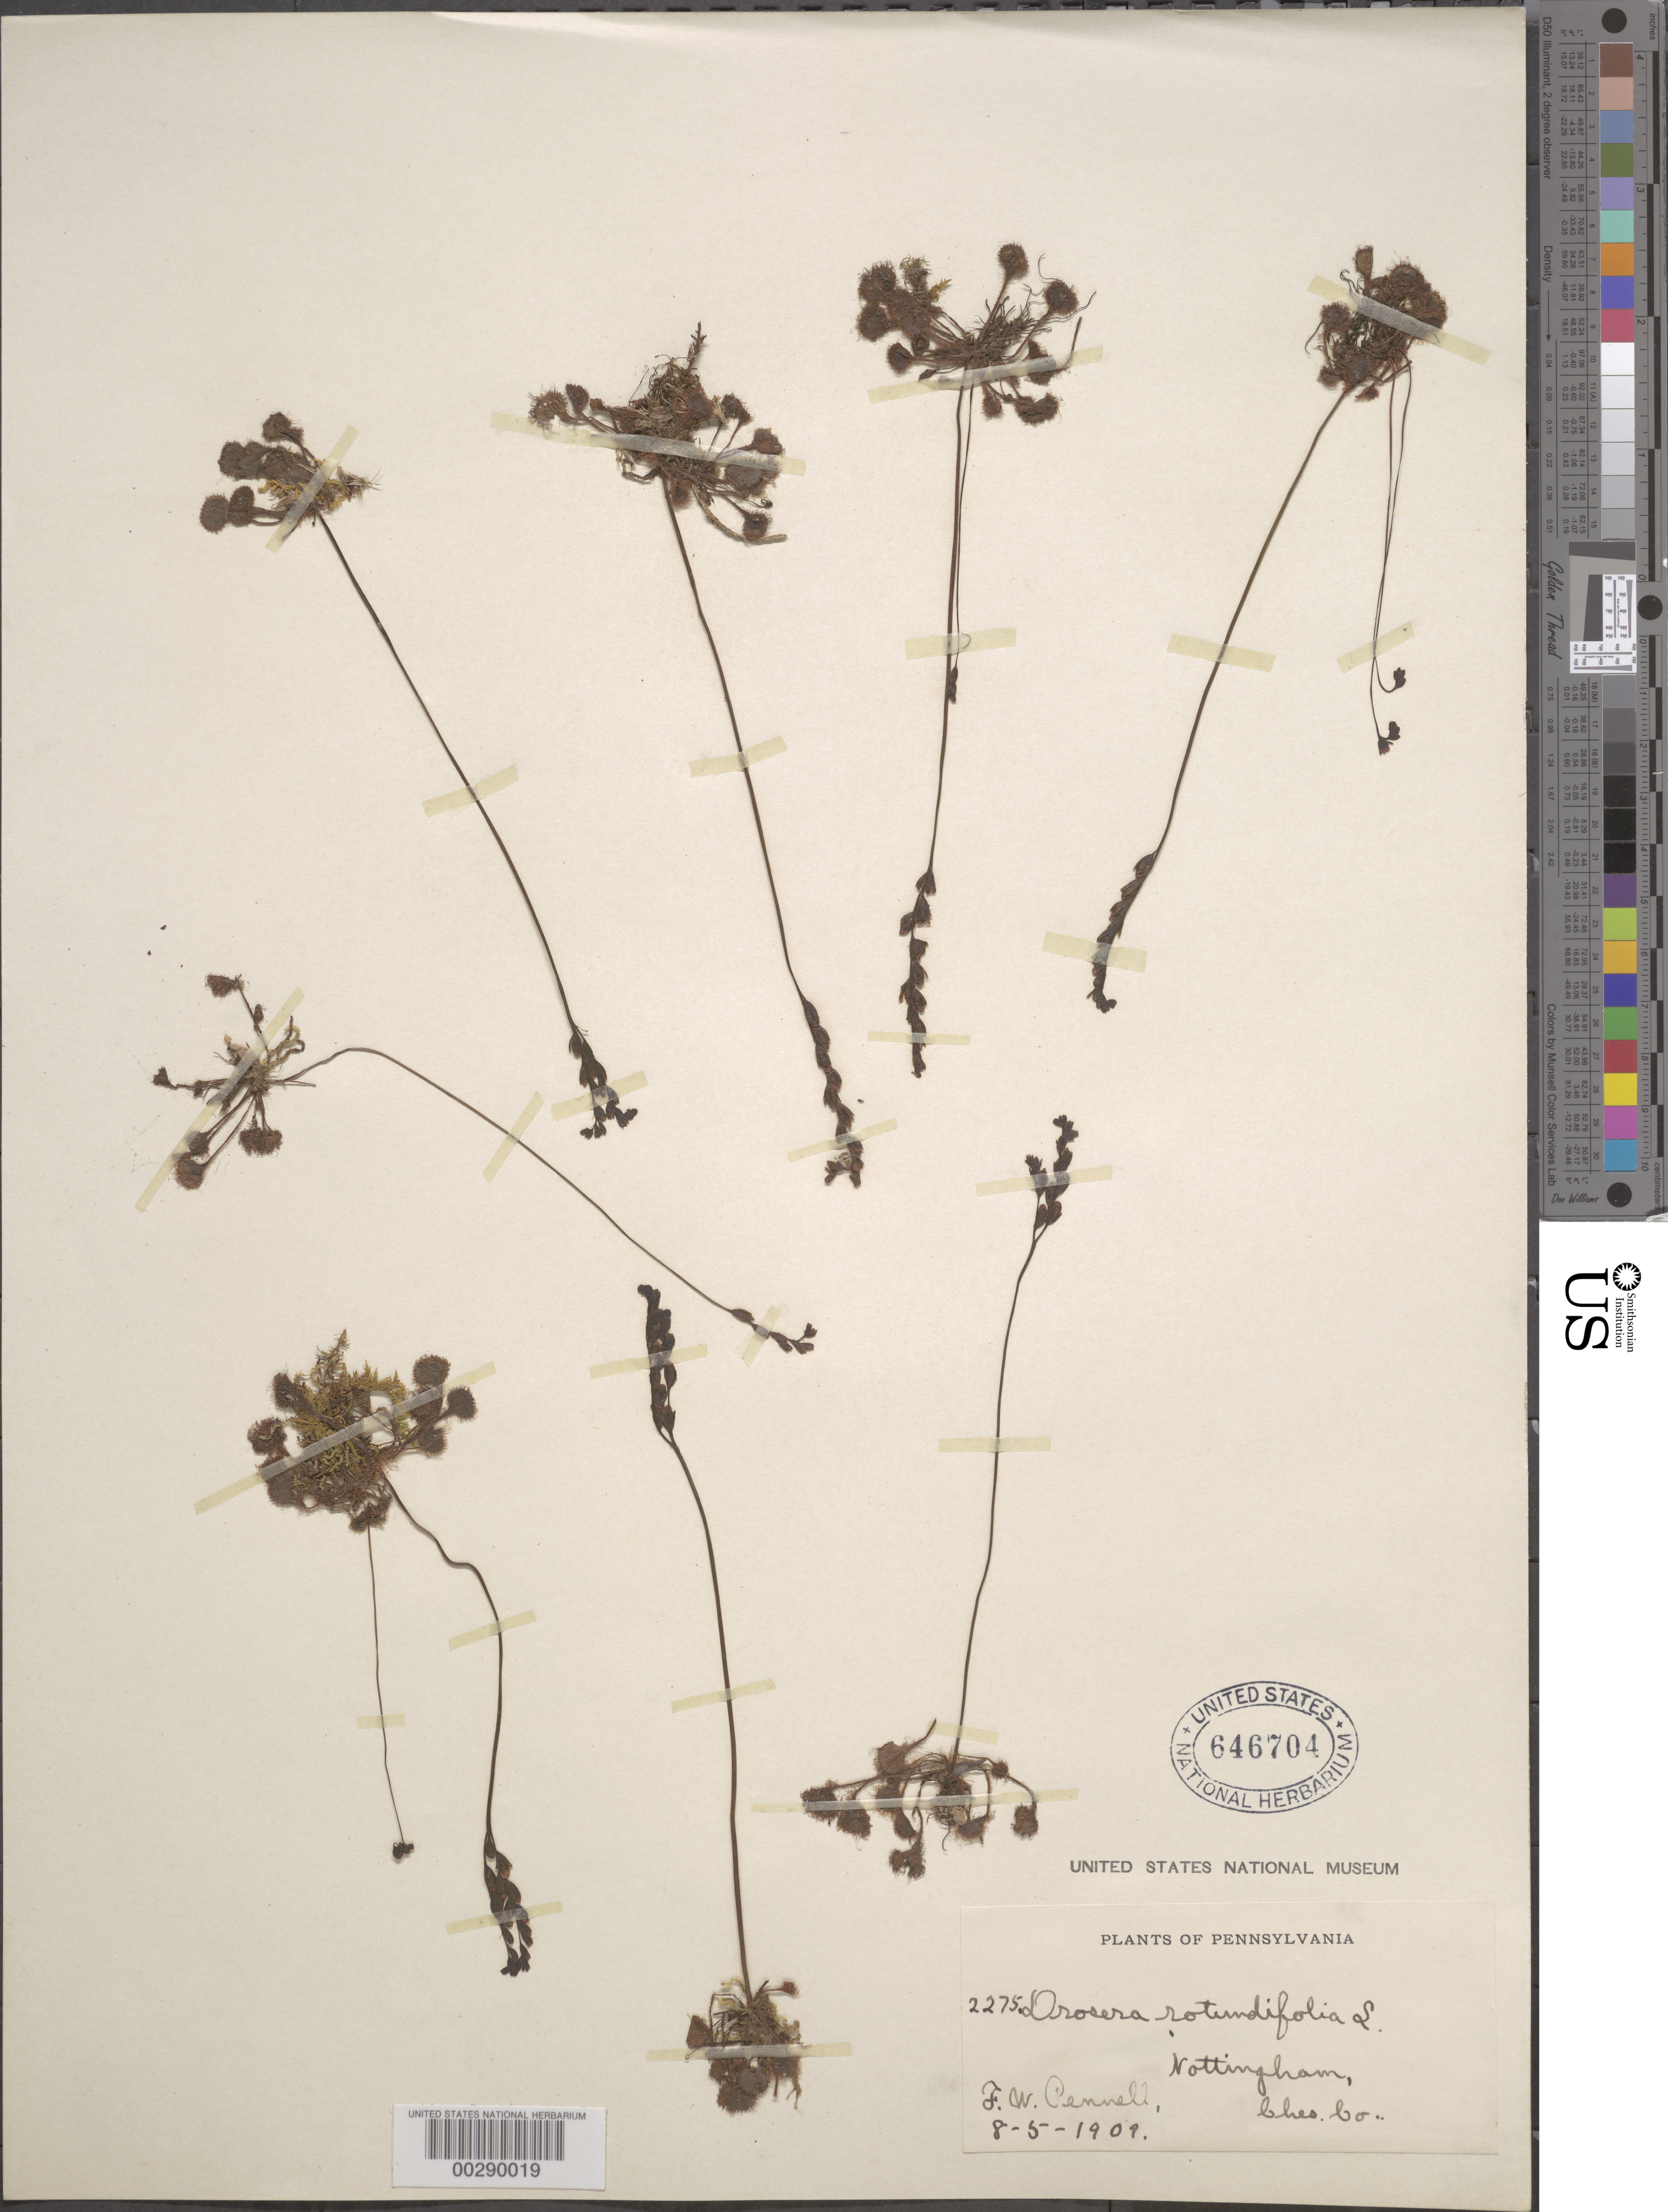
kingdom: Plantae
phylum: Tracheophyta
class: Magnoliopsida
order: Caryophyllales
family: Droseraceae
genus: Drosera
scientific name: Drosera rotundifolia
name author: L.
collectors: F. W. Pennell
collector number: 2275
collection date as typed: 08 May 1909 or 05 Aug 1909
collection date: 1909-05-08 or 1909-08-05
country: United States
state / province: Pennsylvania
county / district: Chester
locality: Nottingham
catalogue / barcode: US 646704